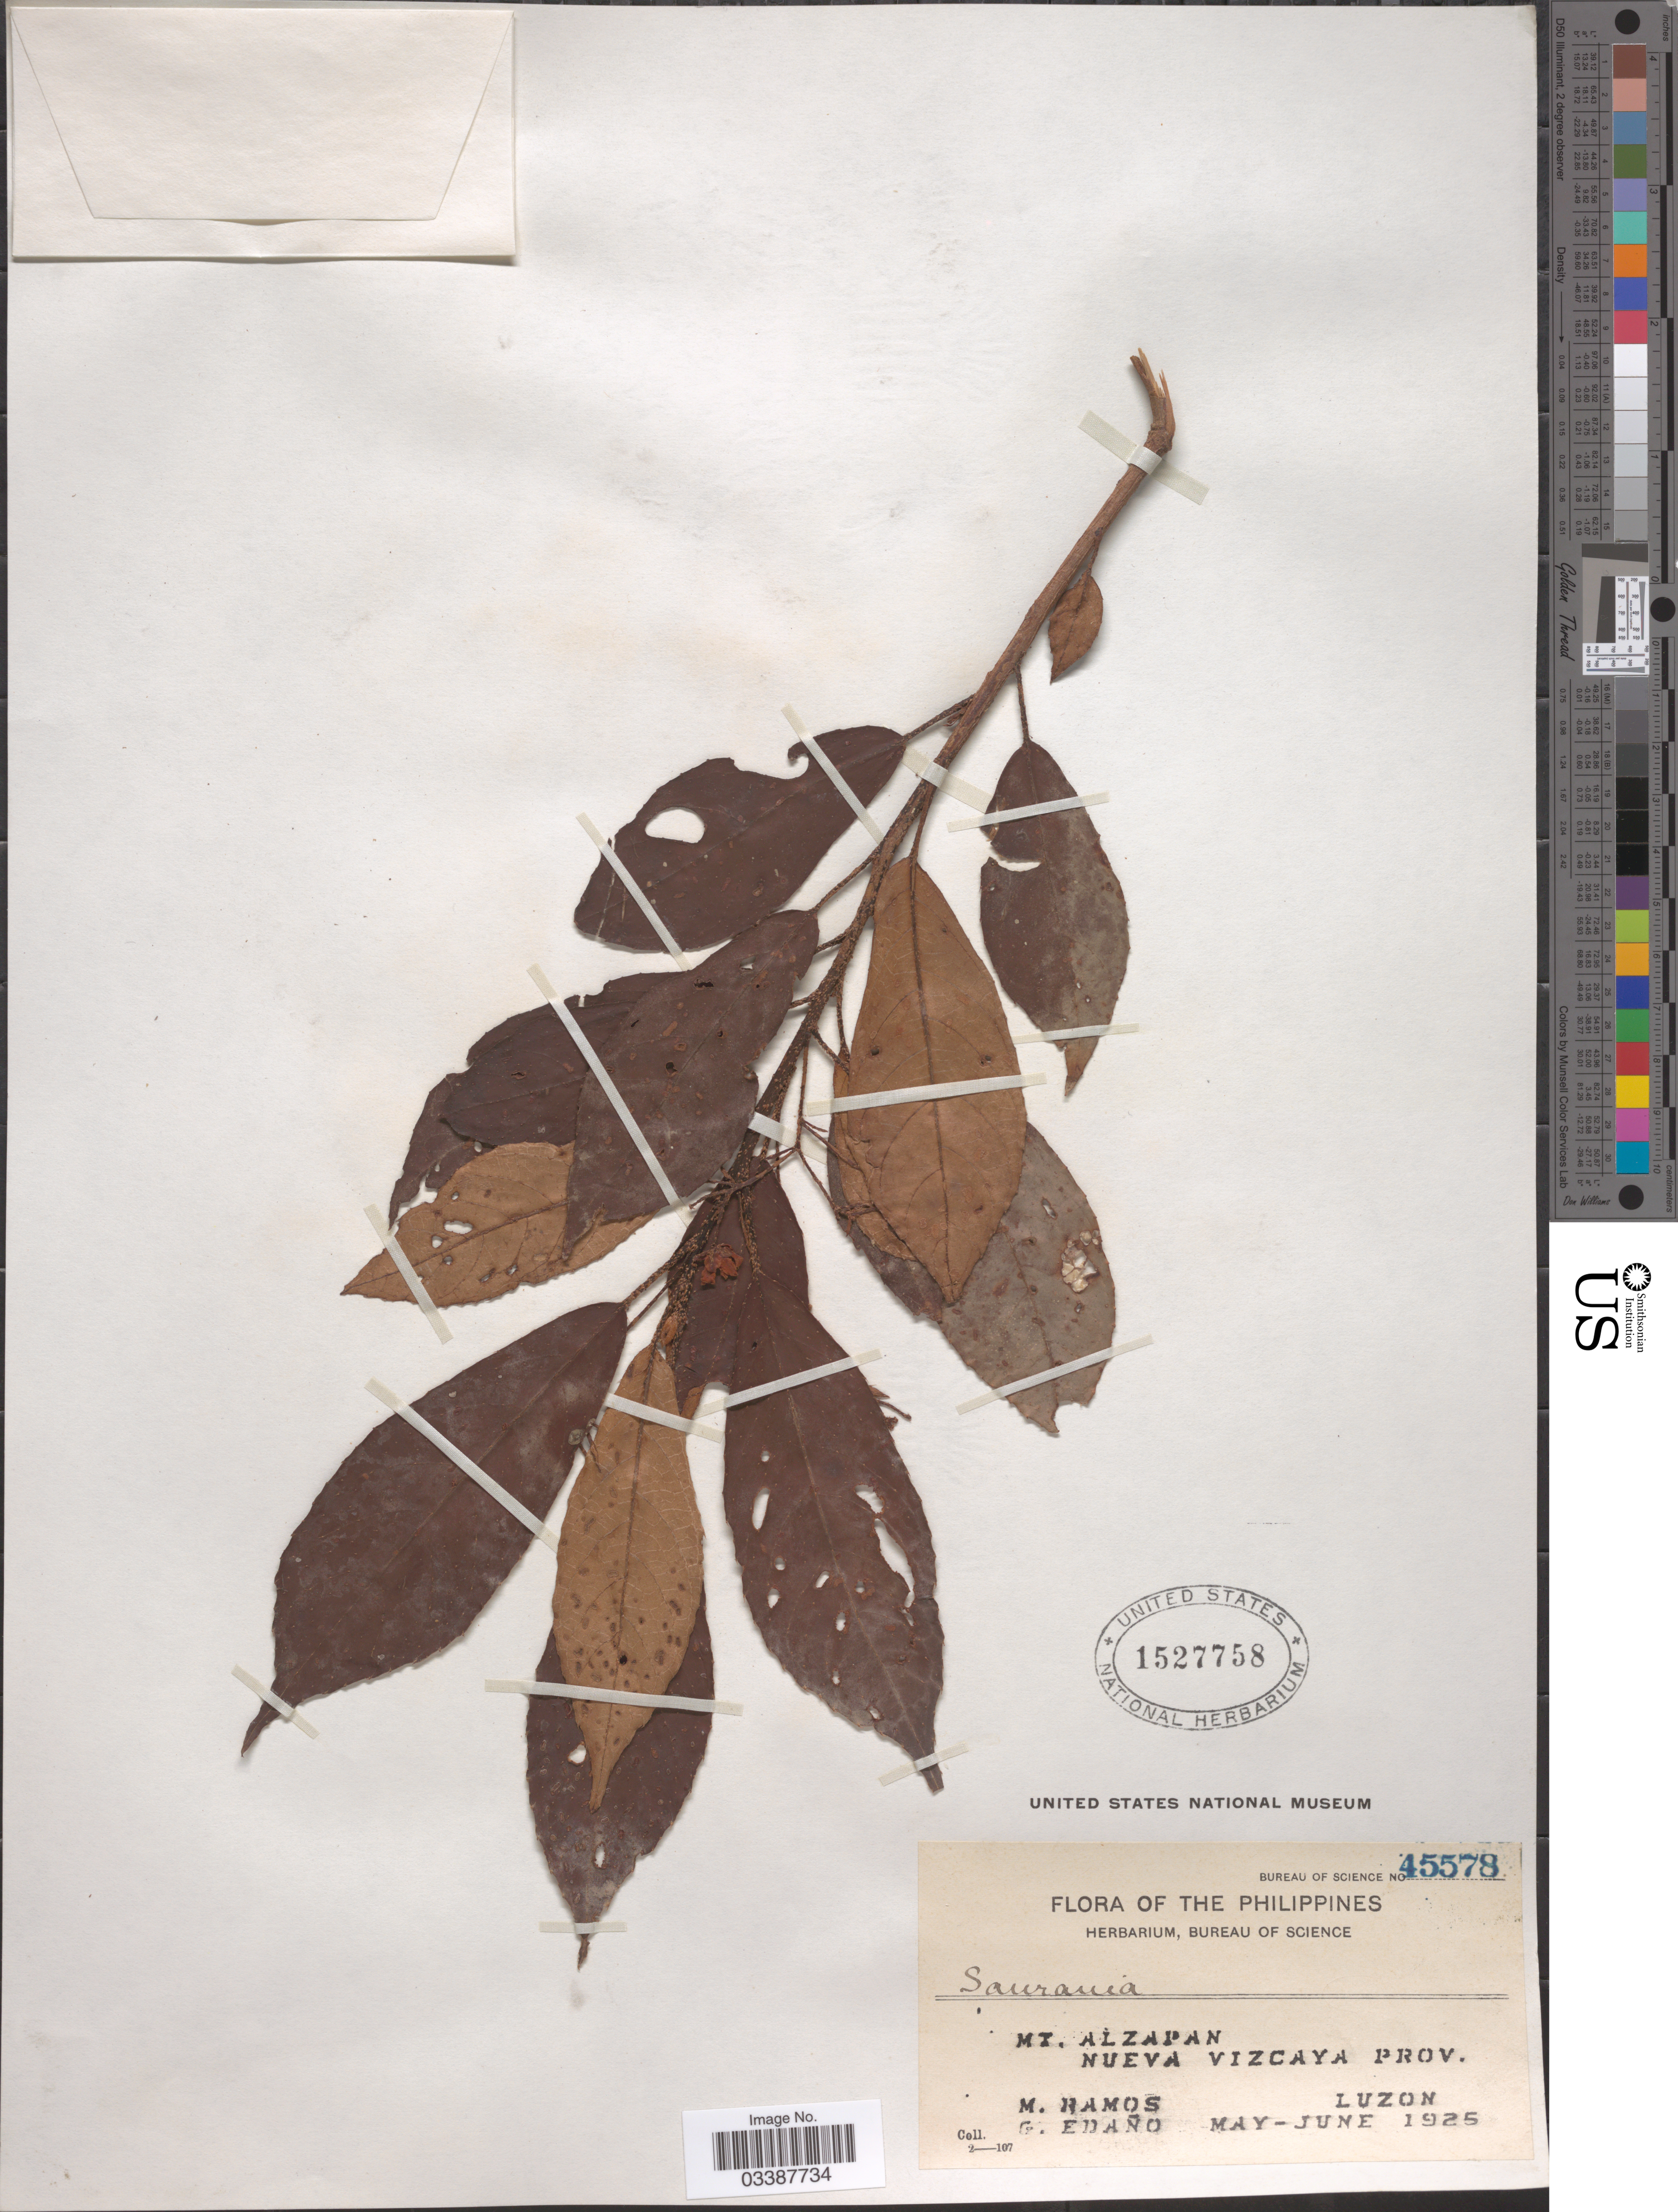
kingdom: Plantae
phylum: Tracheophyta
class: Magnoliopsida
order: Ericales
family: Actinidiaceae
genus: Saurauia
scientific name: Saurauia sp.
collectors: M. Ramos & G. Edaño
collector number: Bureau of Science 45578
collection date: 1925-05/1925-06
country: Philippines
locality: Mt. Alzapan. Nueva Vizcaya Prov. Luzon.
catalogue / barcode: US 1527758